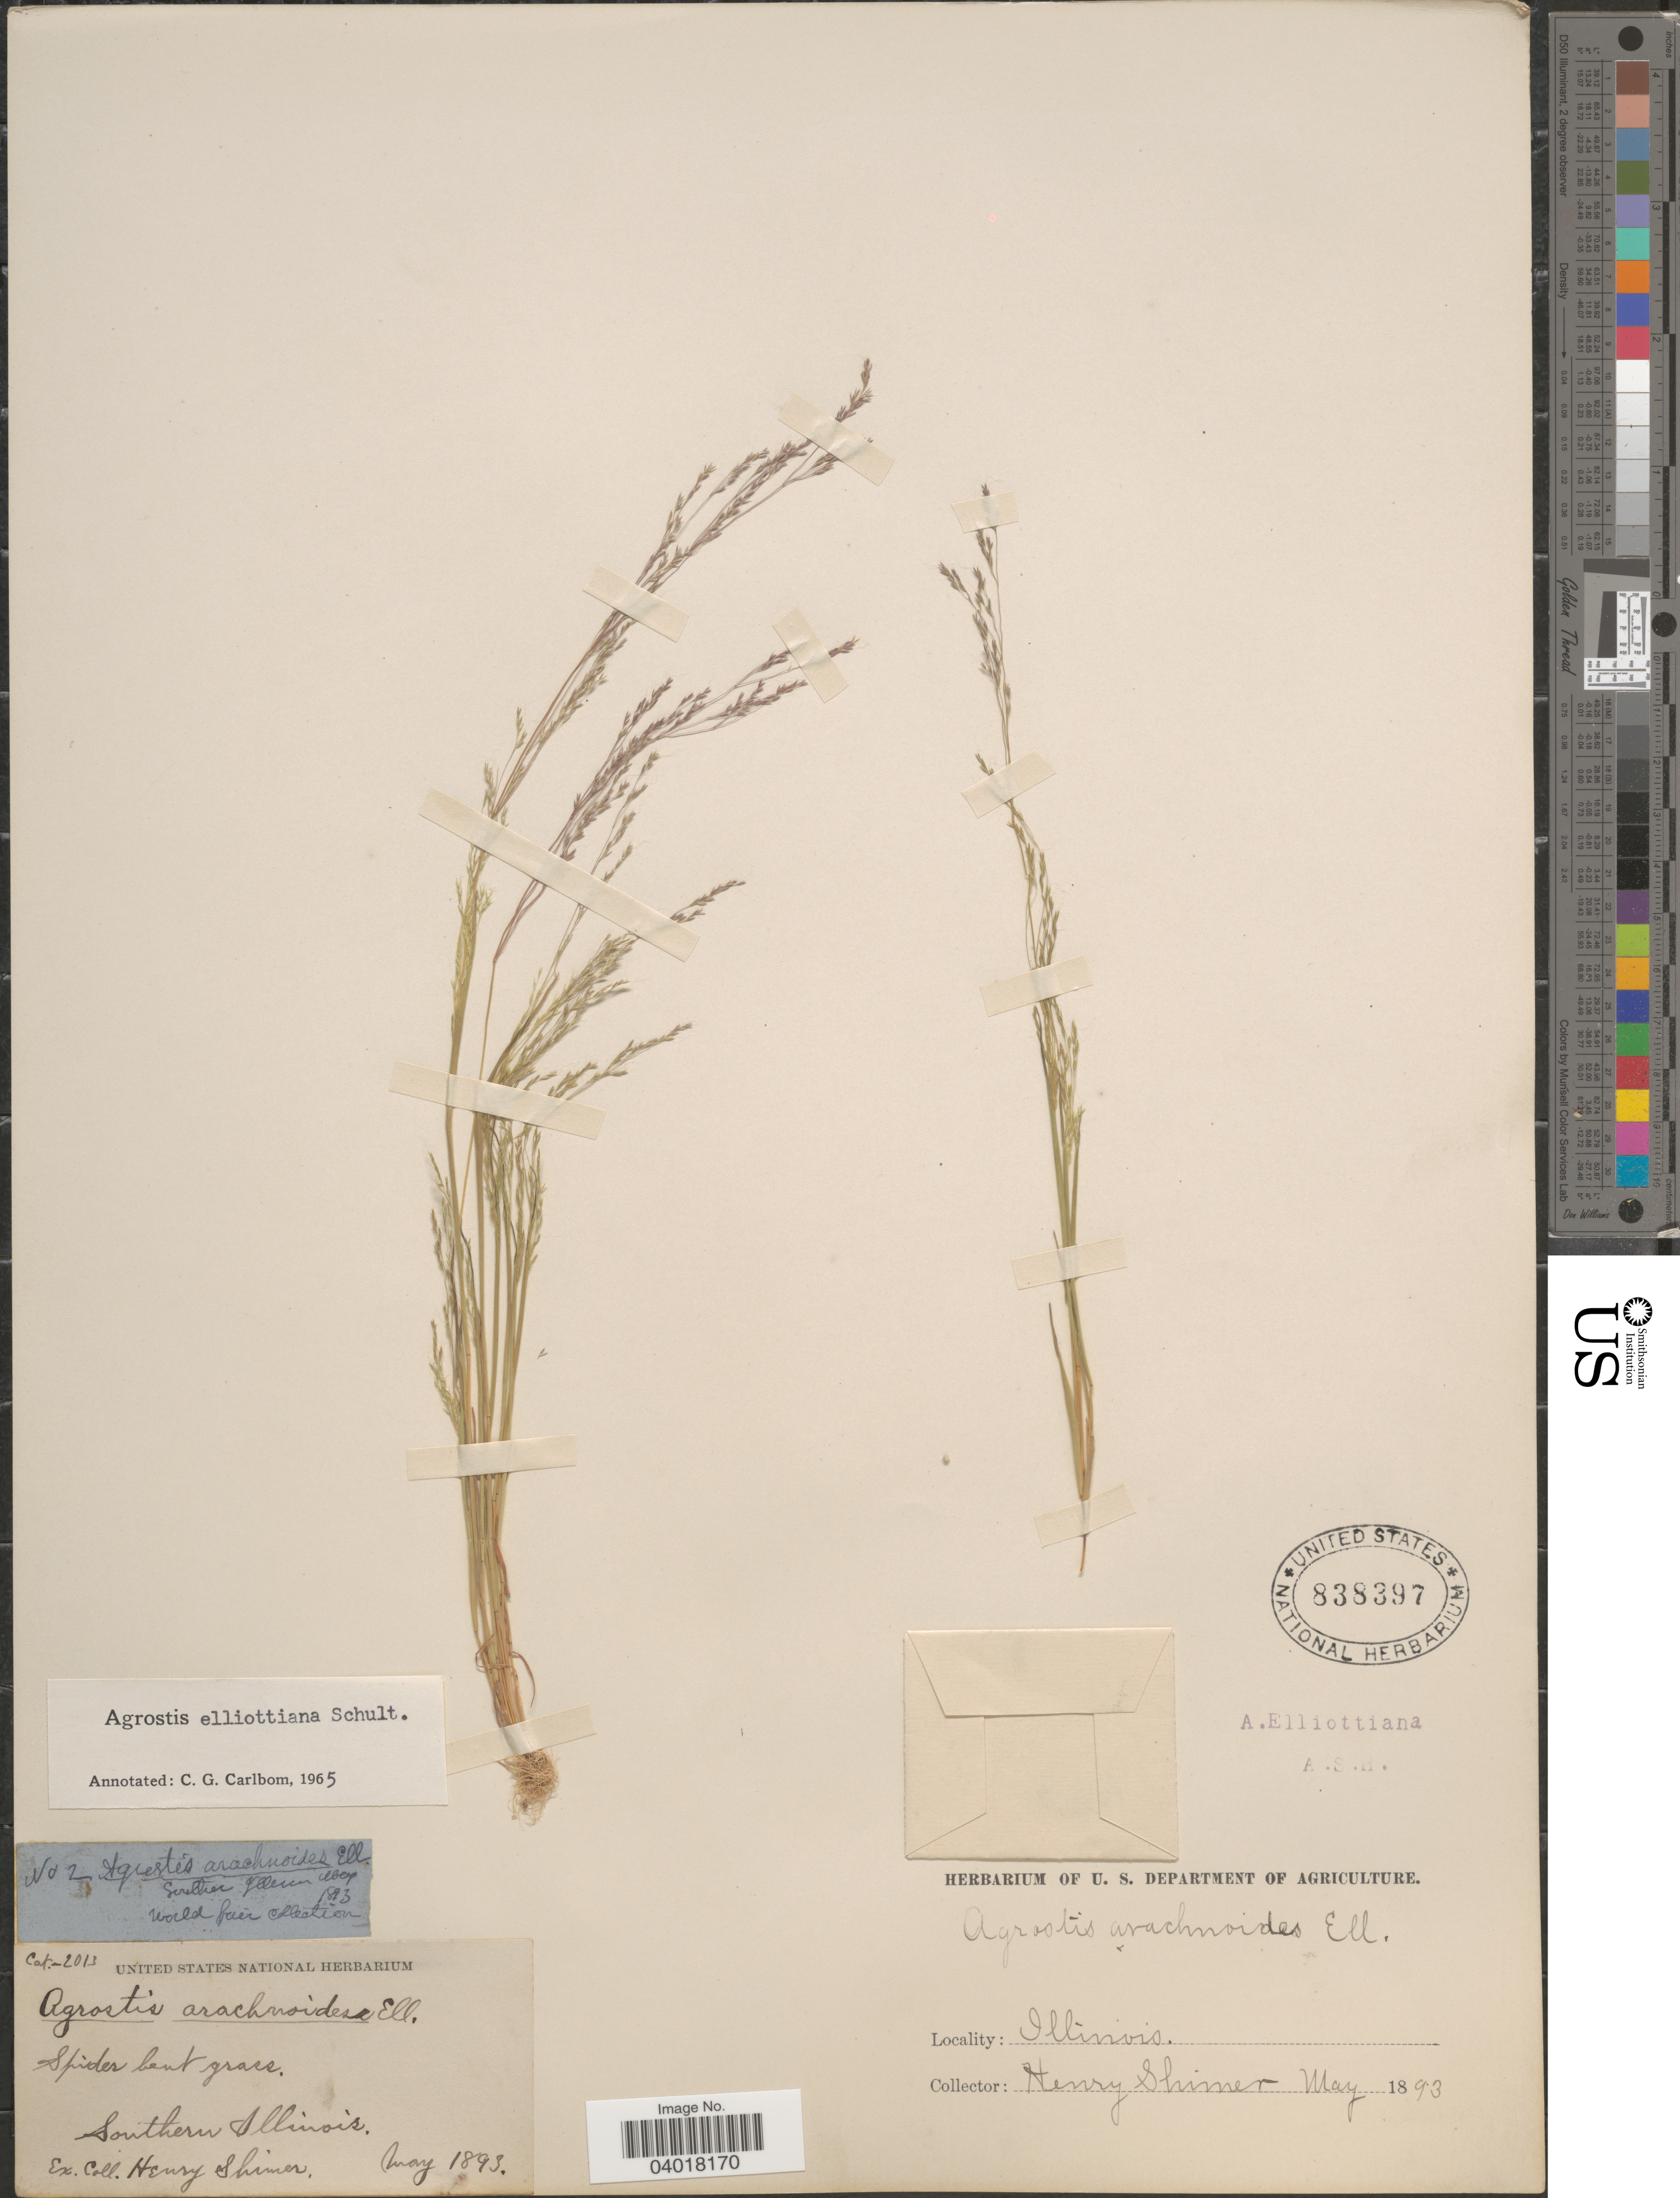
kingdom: Plantae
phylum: Tracheophyta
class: Liliopsida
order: Poales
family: Poaceae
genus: Agrostis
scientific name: Agrostis elliottiana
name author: Schult.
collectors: H. Shimer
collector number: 2?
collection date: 1893-05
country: United States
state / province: Illinois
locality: Southern Illinois.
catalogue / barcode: US 838397